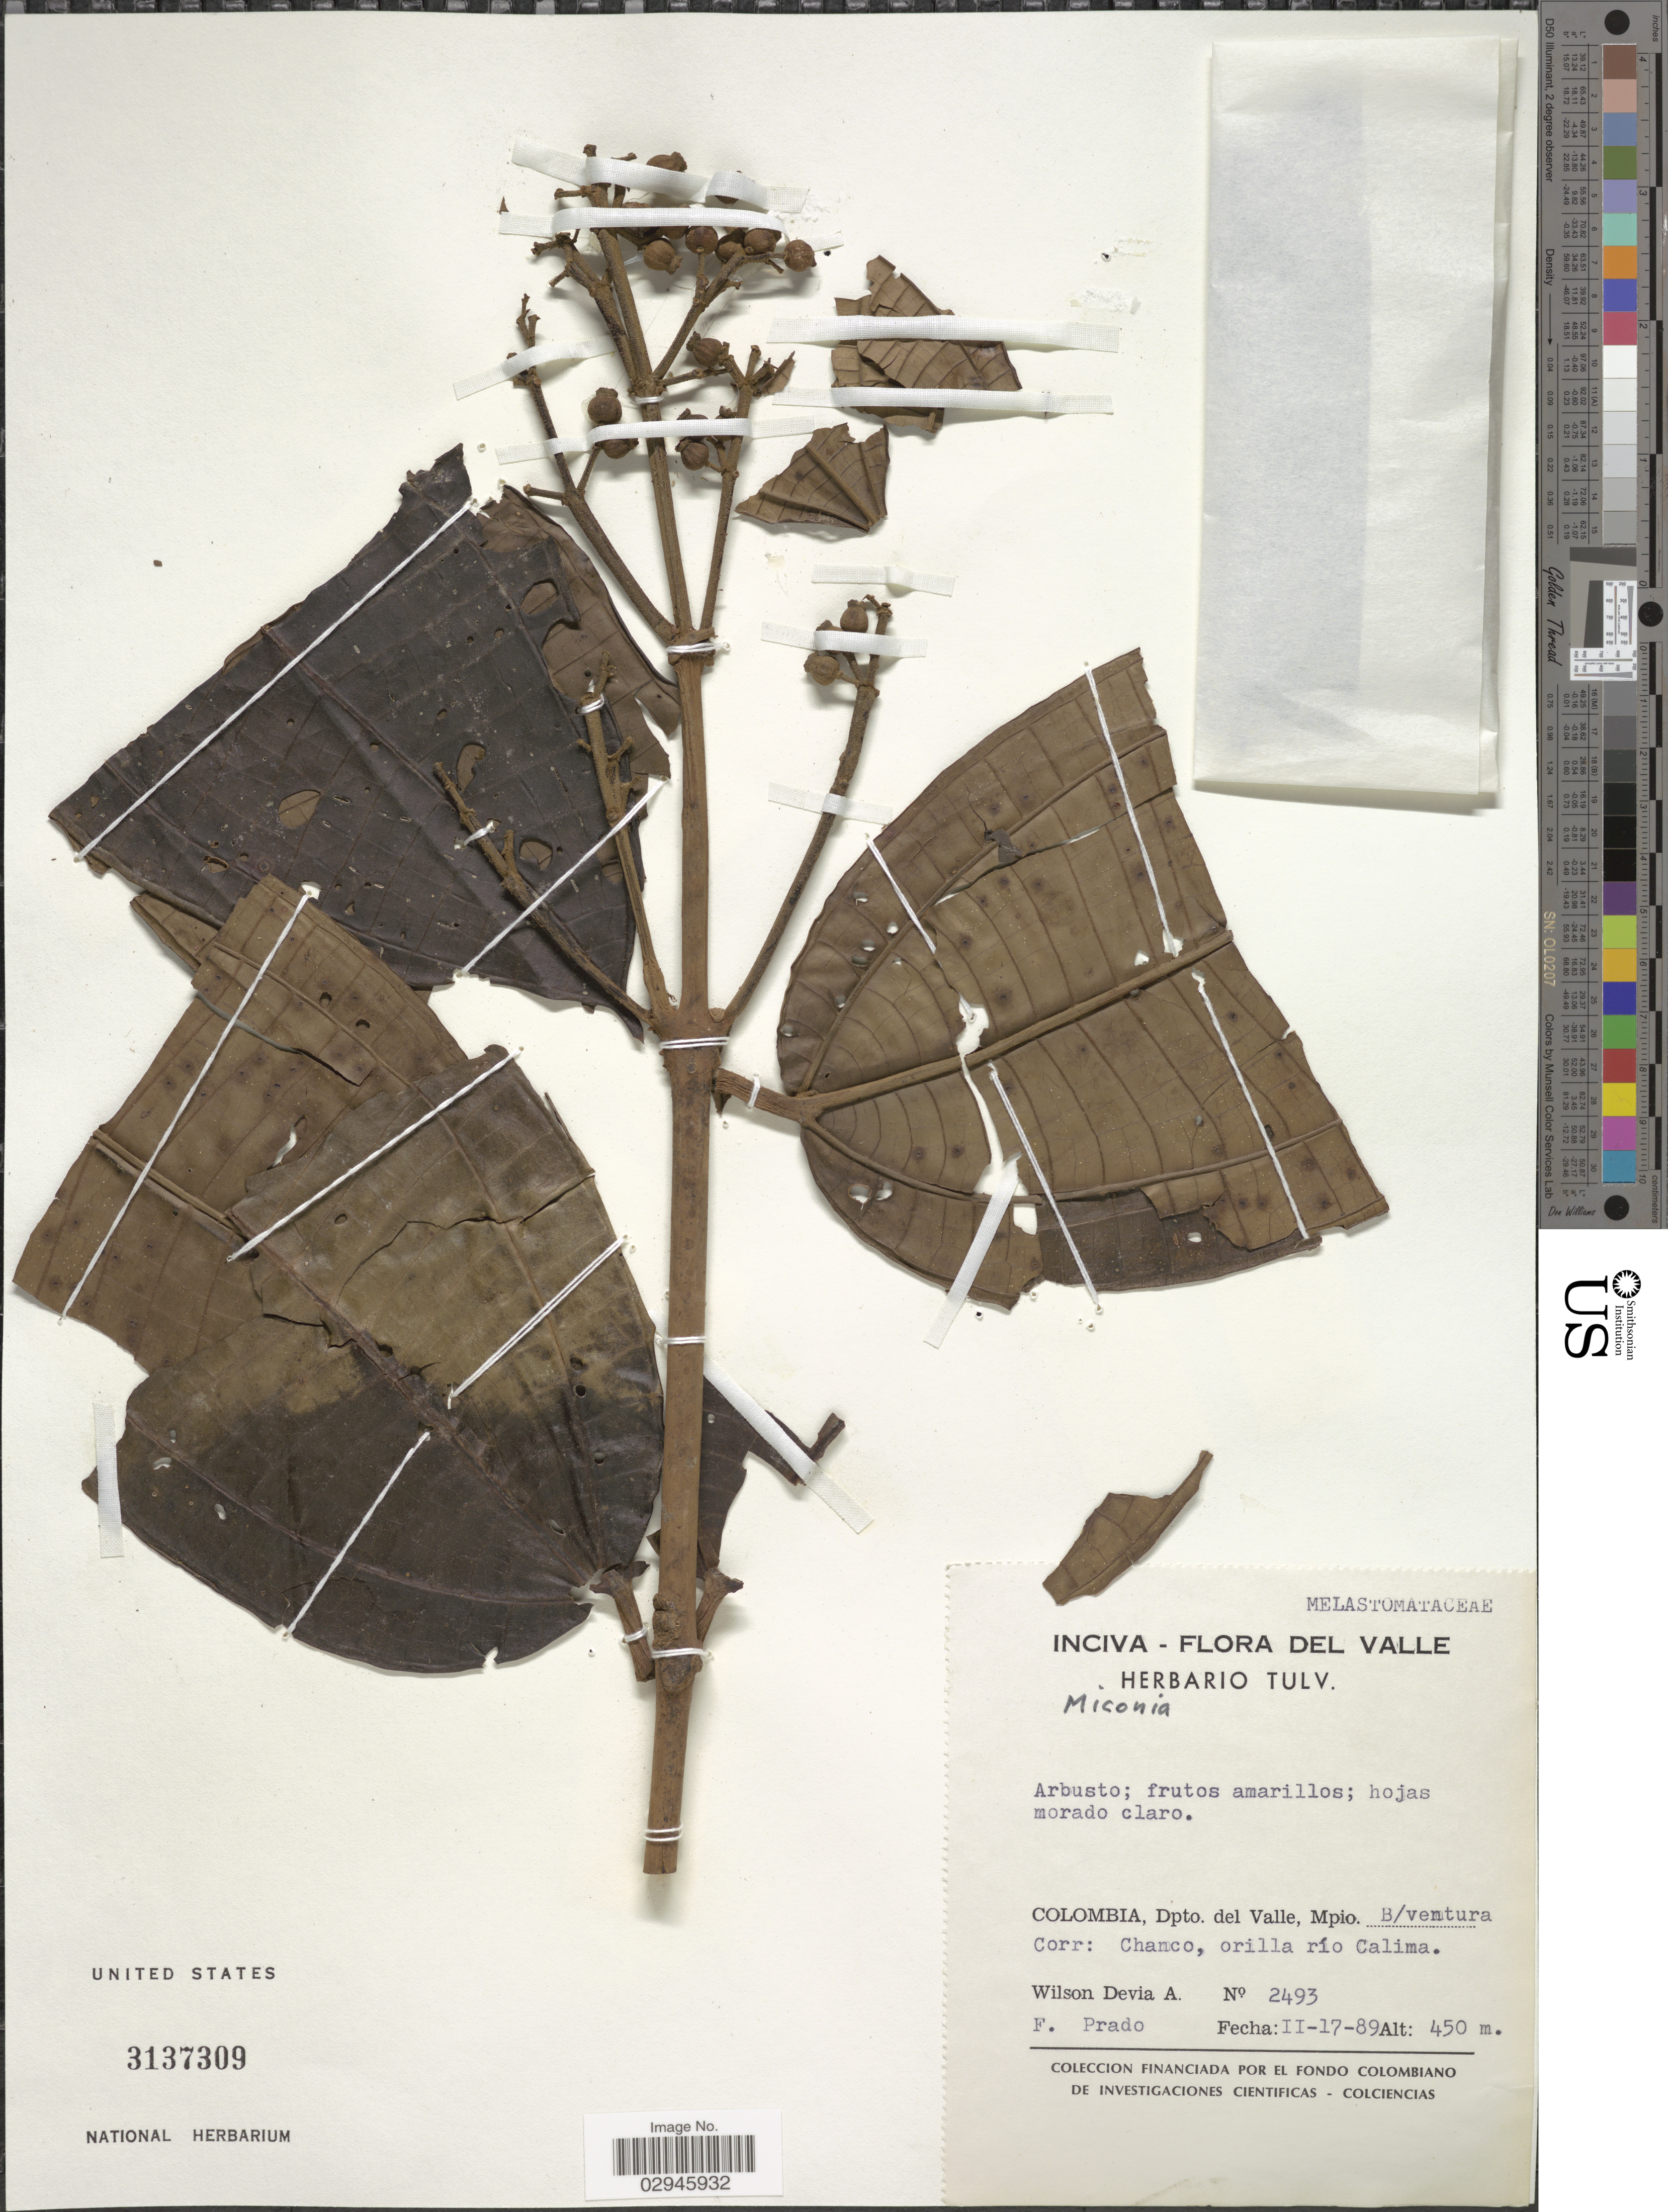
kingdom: Plantae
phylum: Tracheophyta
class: Magnoliopsida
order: Myrtales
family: Melastomataceae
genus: Miconia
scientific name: Miconia sp.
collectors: W. Devia A. & F. Prado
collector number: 2493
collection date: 1989-02-17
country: Colombia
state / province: Valle del Cauca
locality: Mpio. B/ventura. Corr: Chanco, orilla río Calima.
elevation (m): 450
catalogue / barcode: US 3137309